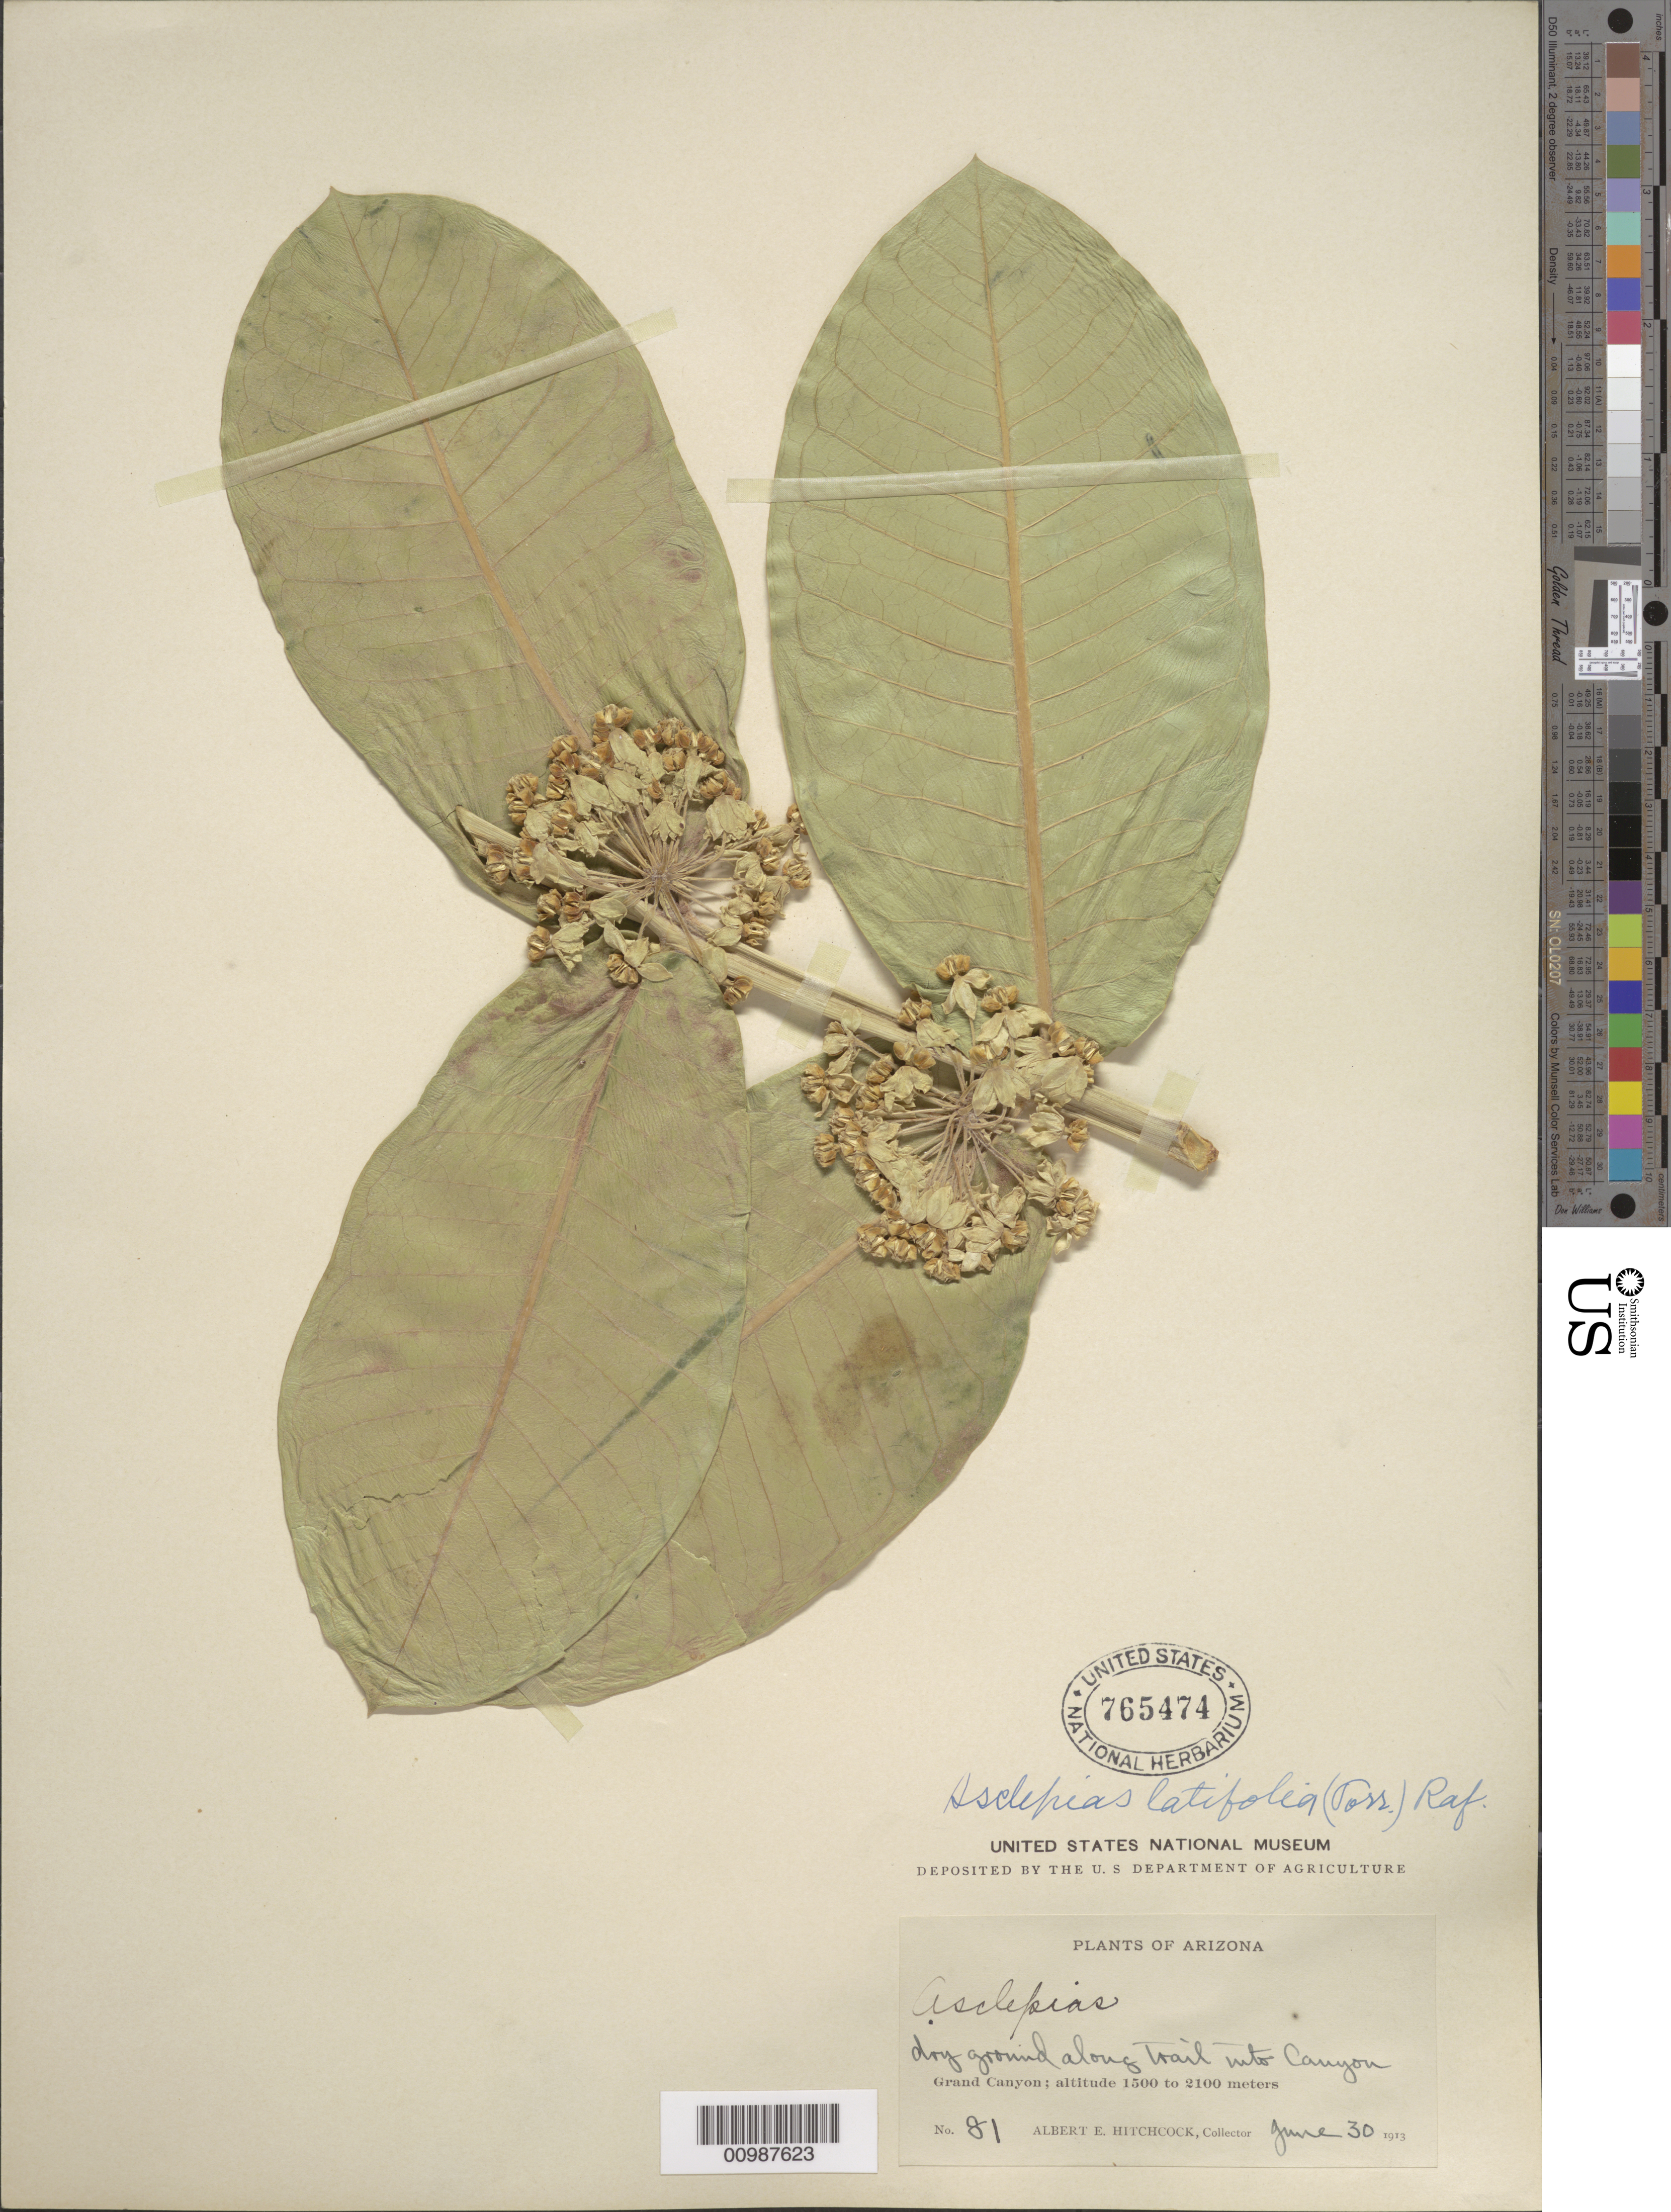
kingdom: Plantae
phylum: Tracheophyta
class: Magnoliopsida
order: Gentianales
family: Apocynaceae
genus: Asclepias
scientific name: Asclepias latifolia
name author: Torr.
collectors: A. Hitchcock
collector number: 81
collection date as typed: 30 Jun 1913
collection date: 1913-06-30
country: United States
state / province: Arizona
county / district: Coconino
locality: Grand Canyon; dry ground along trail mountains canyon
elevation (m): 1500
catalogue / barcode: US 765474